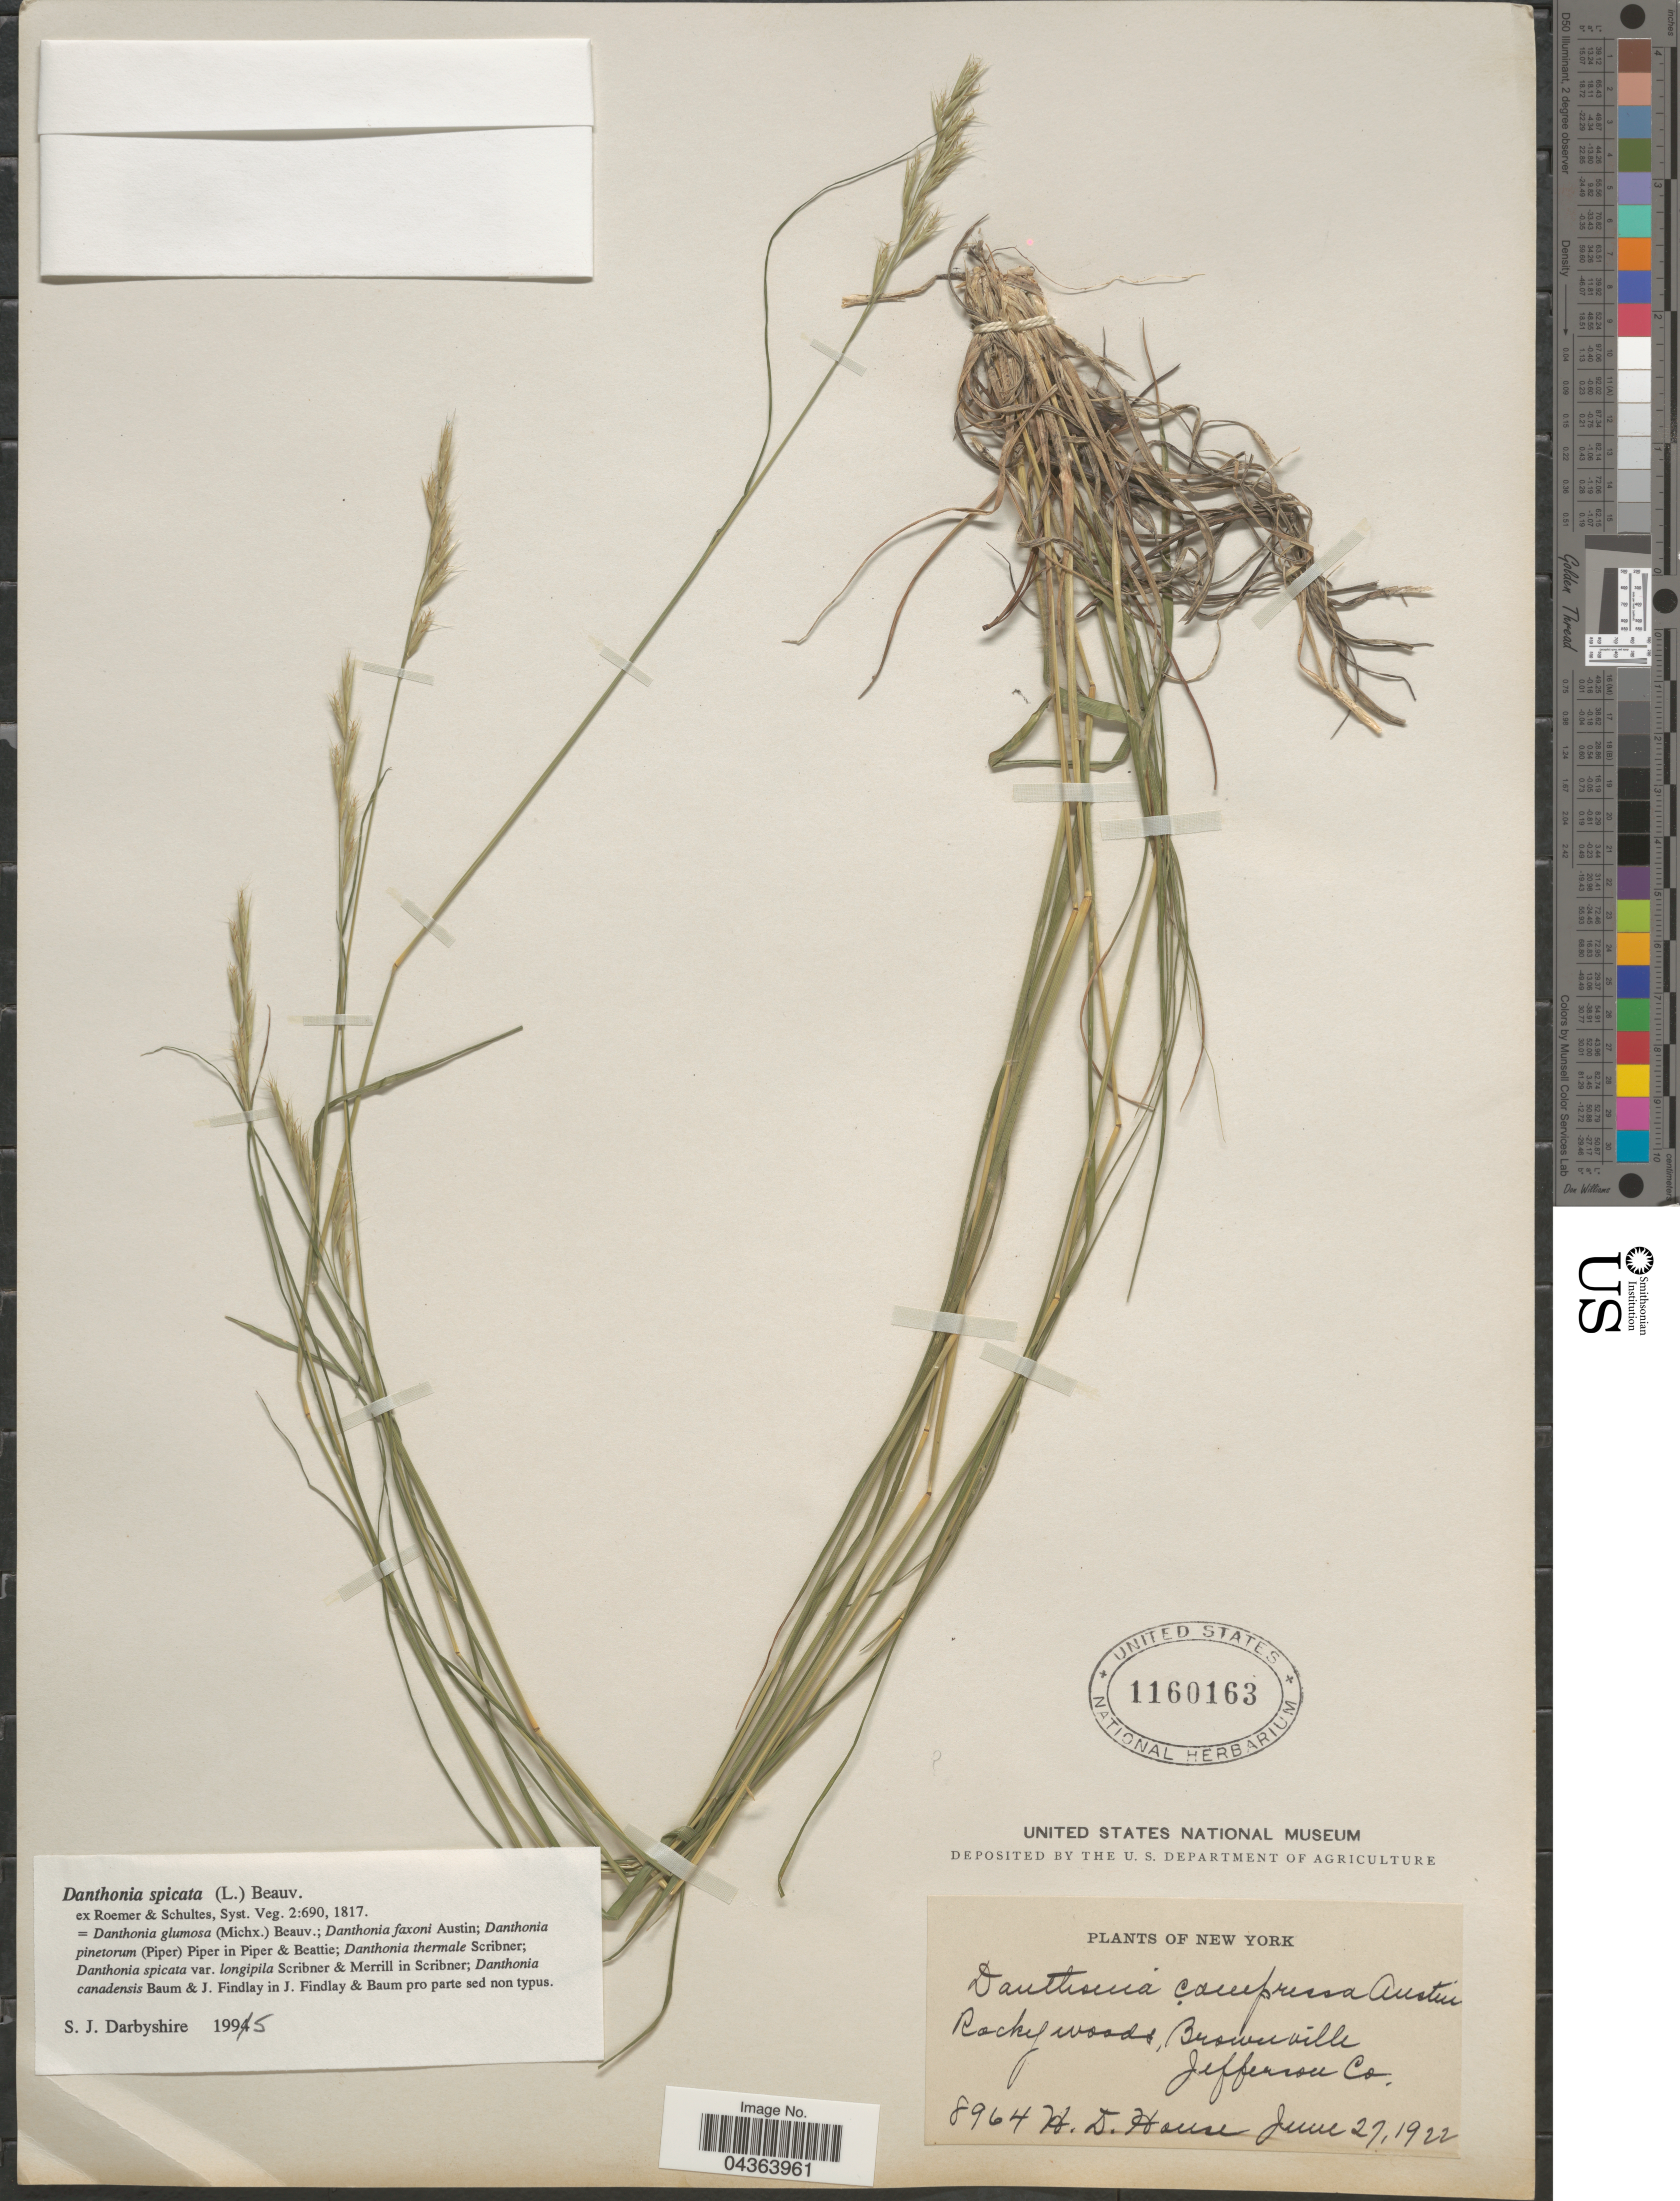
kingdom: Plantae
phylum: Tracheophyta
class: Liliopsida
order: Poales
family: Poaceae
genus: Danthonia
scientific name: Danthonia spicata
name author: (L.) P. Beauv. ex Roem. & Schult.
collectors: H. D. House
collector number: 8964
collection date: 1922-06-27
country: United States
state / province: New York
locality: Brownville. Jefferson Co.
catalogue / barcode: US 1160163